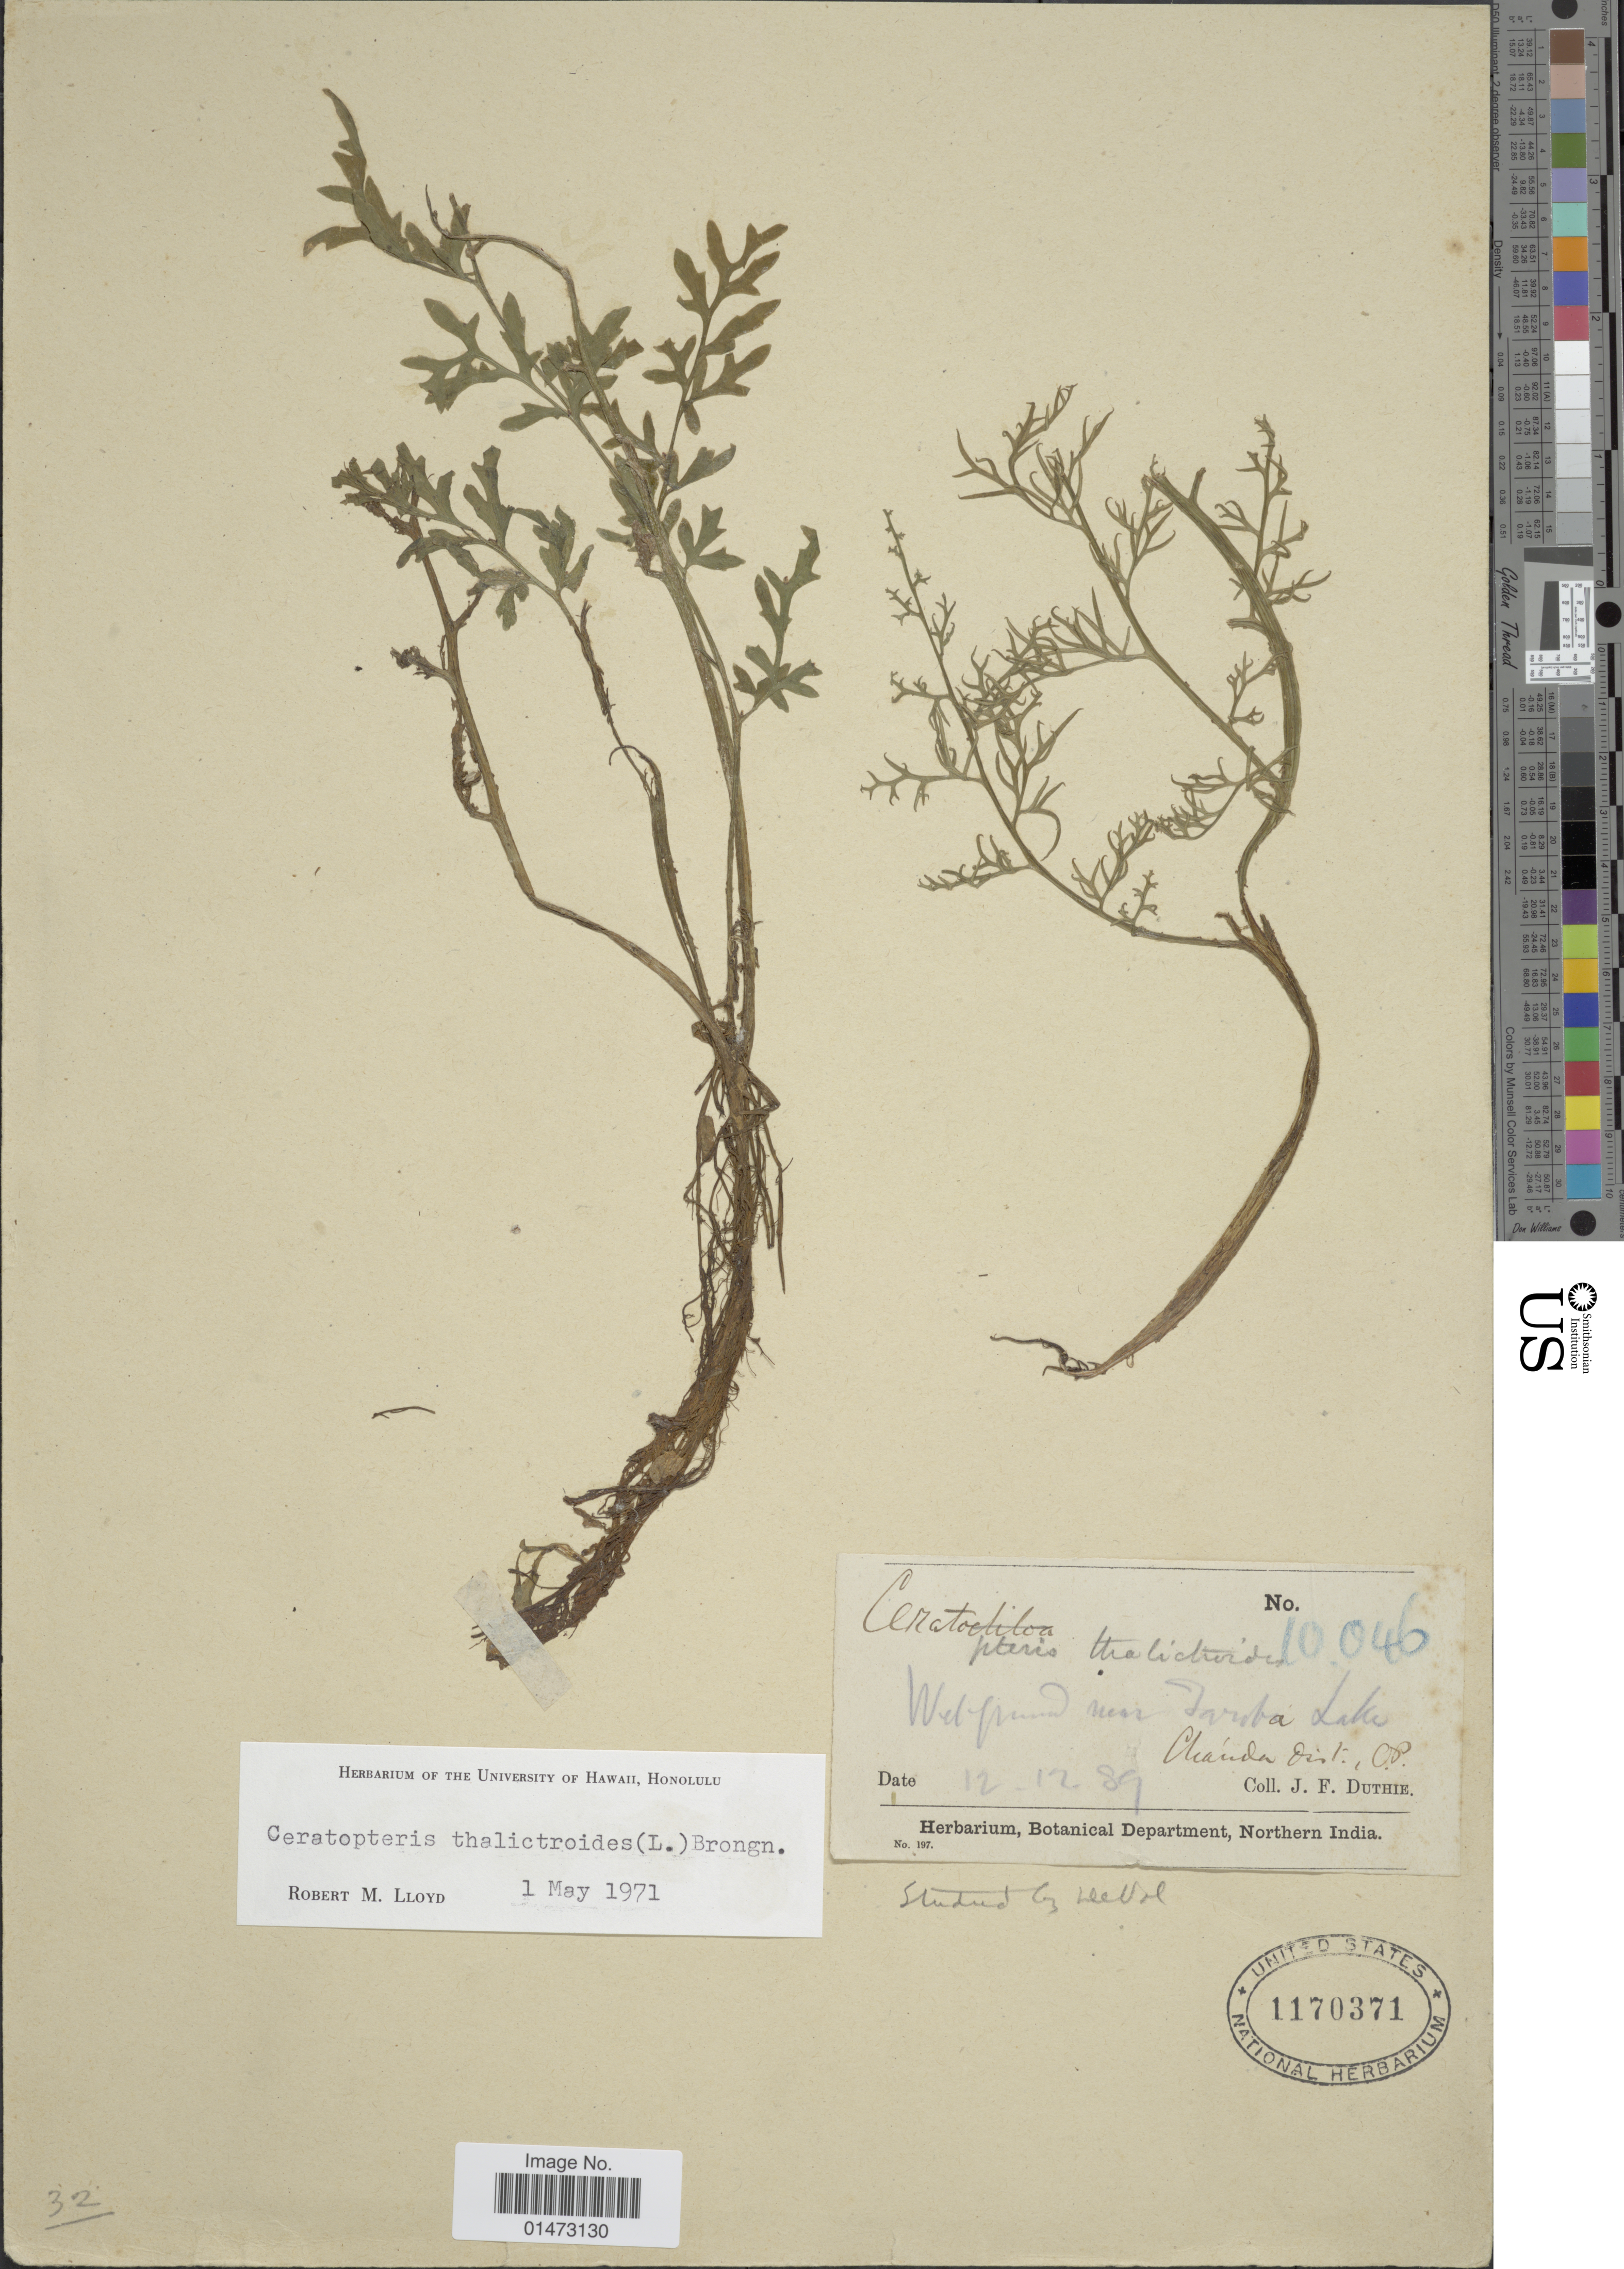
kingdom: Plantae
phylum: Tracheophyta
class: Polypodiopsida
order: Polypodiales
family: Pteridaceae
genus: Ceratopteris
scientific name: Ceratopteris thalictroides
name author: (L.) Brongn.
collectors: J. F. Duthie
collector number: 10046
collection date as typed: Transcribed d/m/y: 12/12/89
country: India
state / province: Maharashtra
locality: Wet ground near Taroba Lake Chanda Dist., C.P.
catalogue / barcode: US 1170371